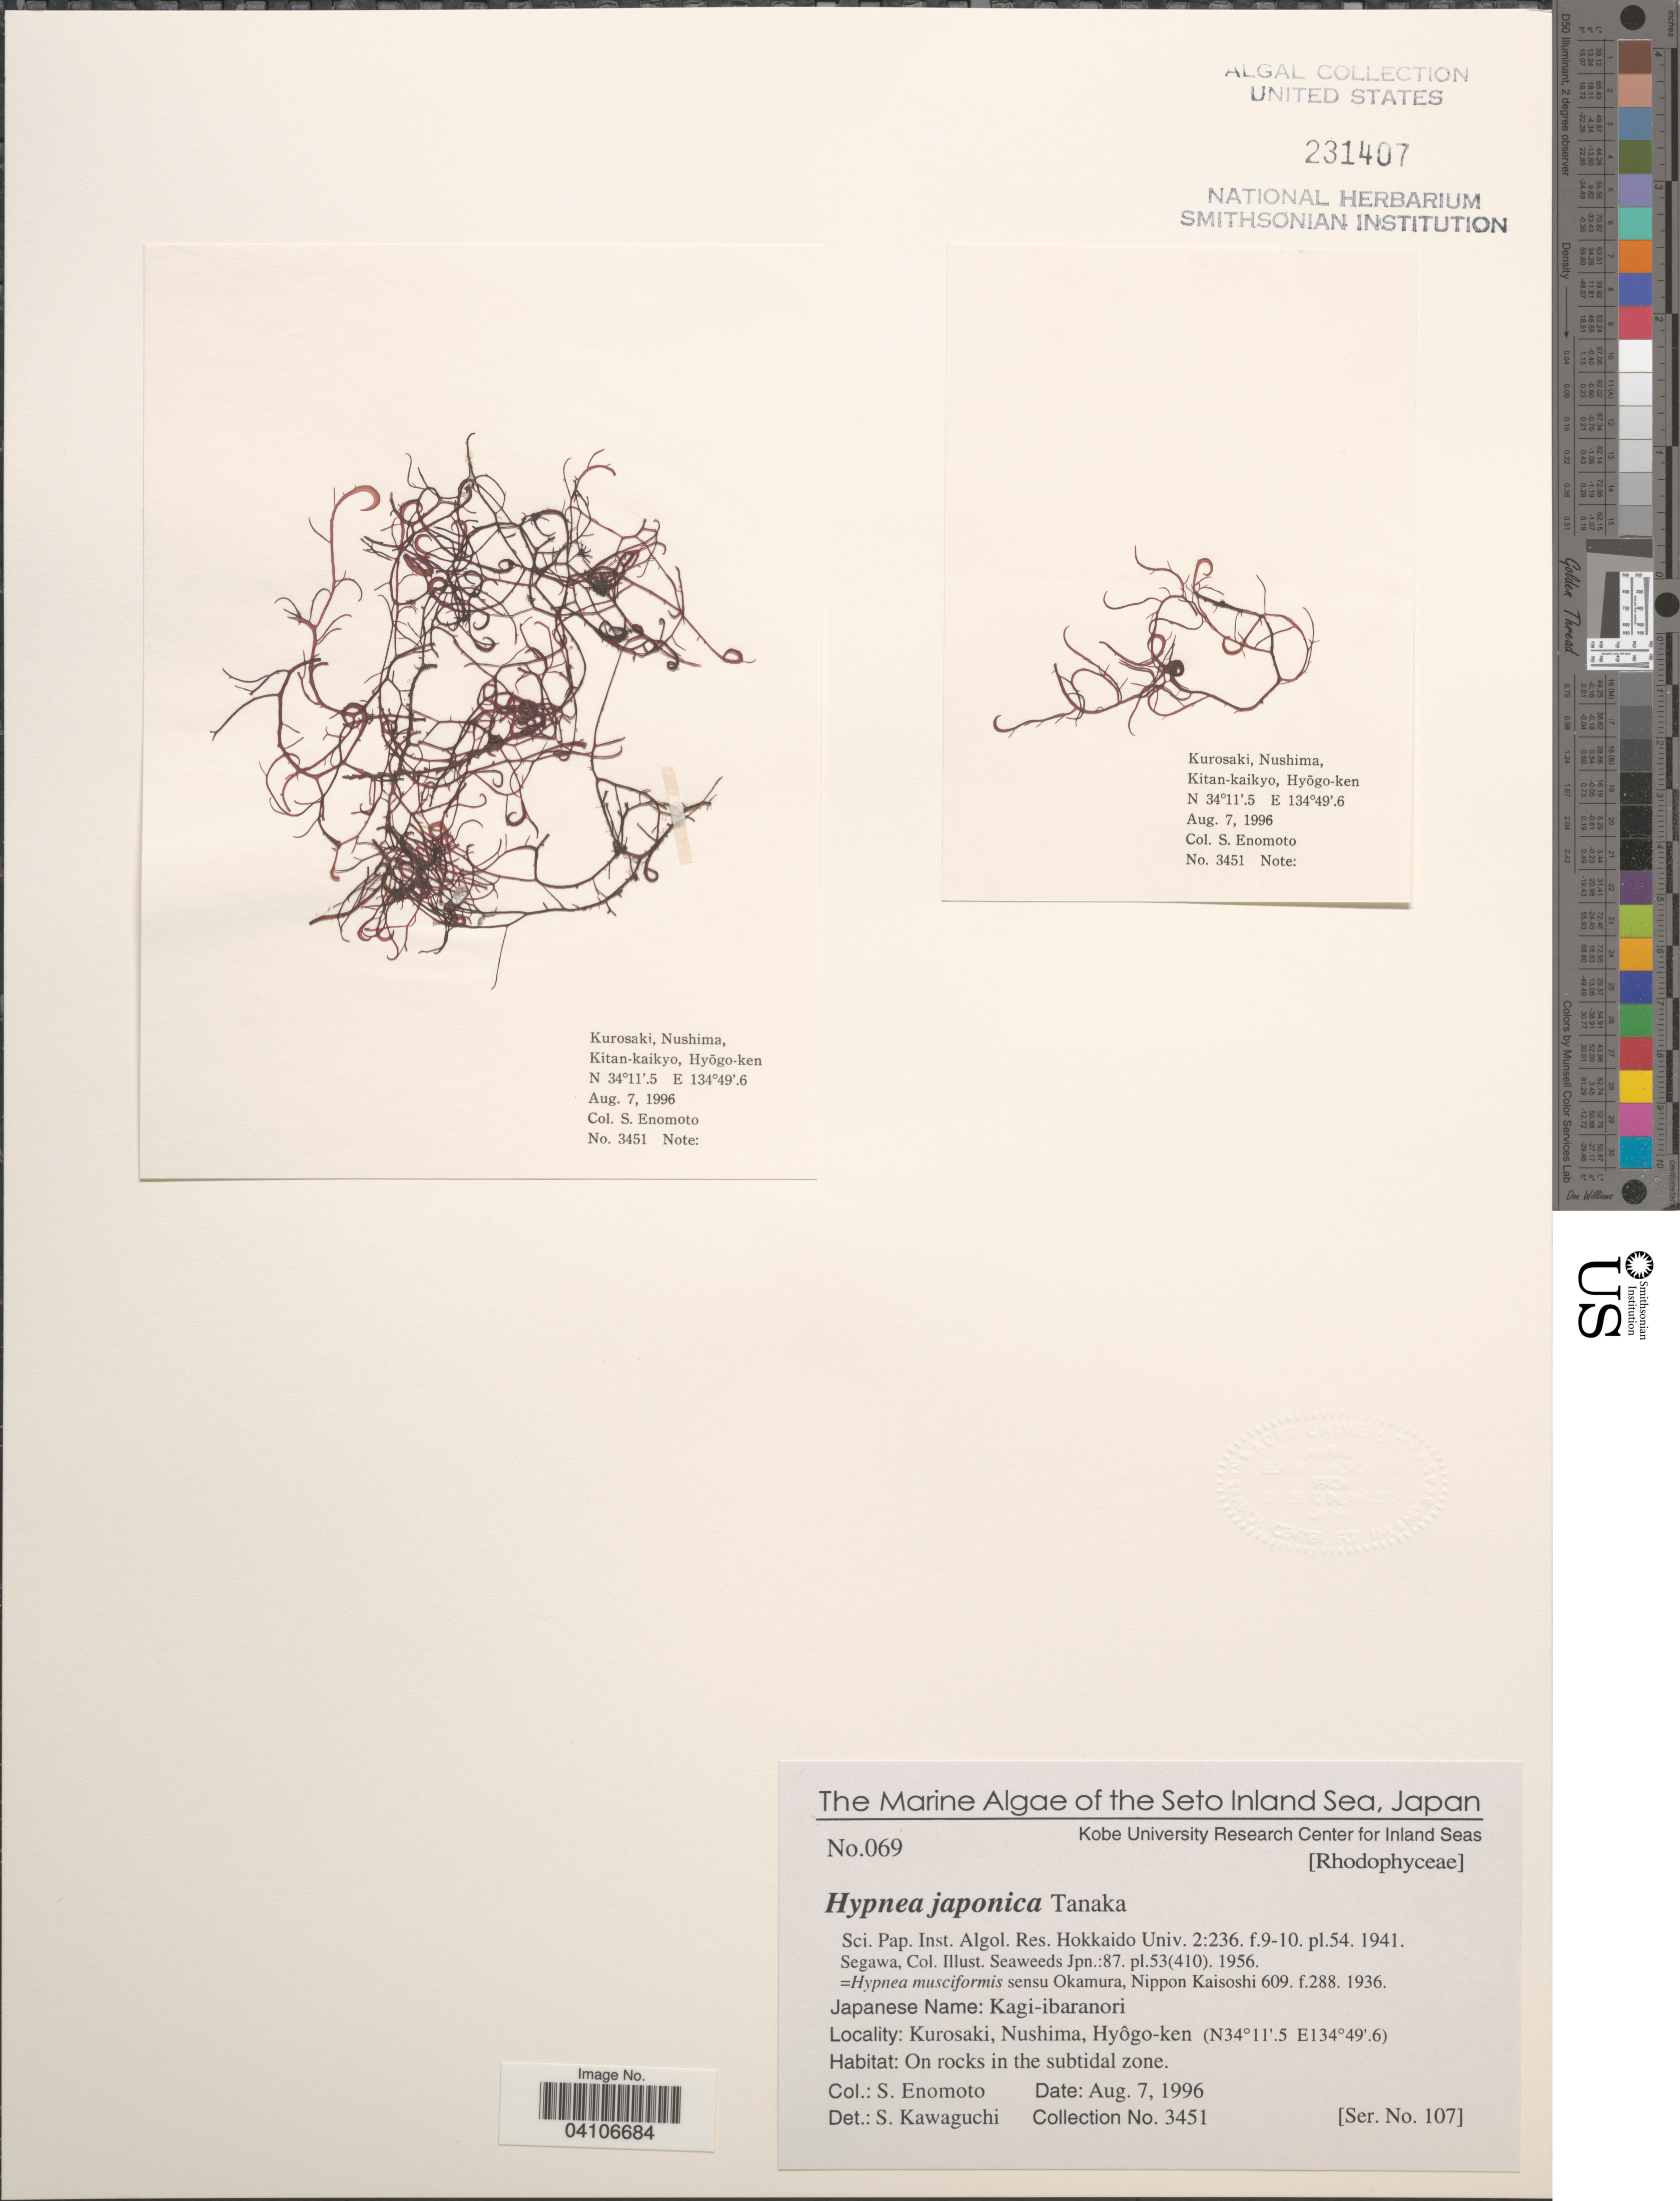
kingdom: Plantae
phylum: Rhodophyta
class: Florideophyceae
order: Gigartinales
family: Cystocloniaceae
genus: Hypnea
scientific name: Hypnea japonica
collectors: S. Enomoto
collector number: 3451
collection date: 1996-08-07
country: Japan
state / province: Hyogo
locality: The Seto Inland Sea. Kurosaki, Nushima, Hyôgo-ken.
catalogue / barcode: US 231407